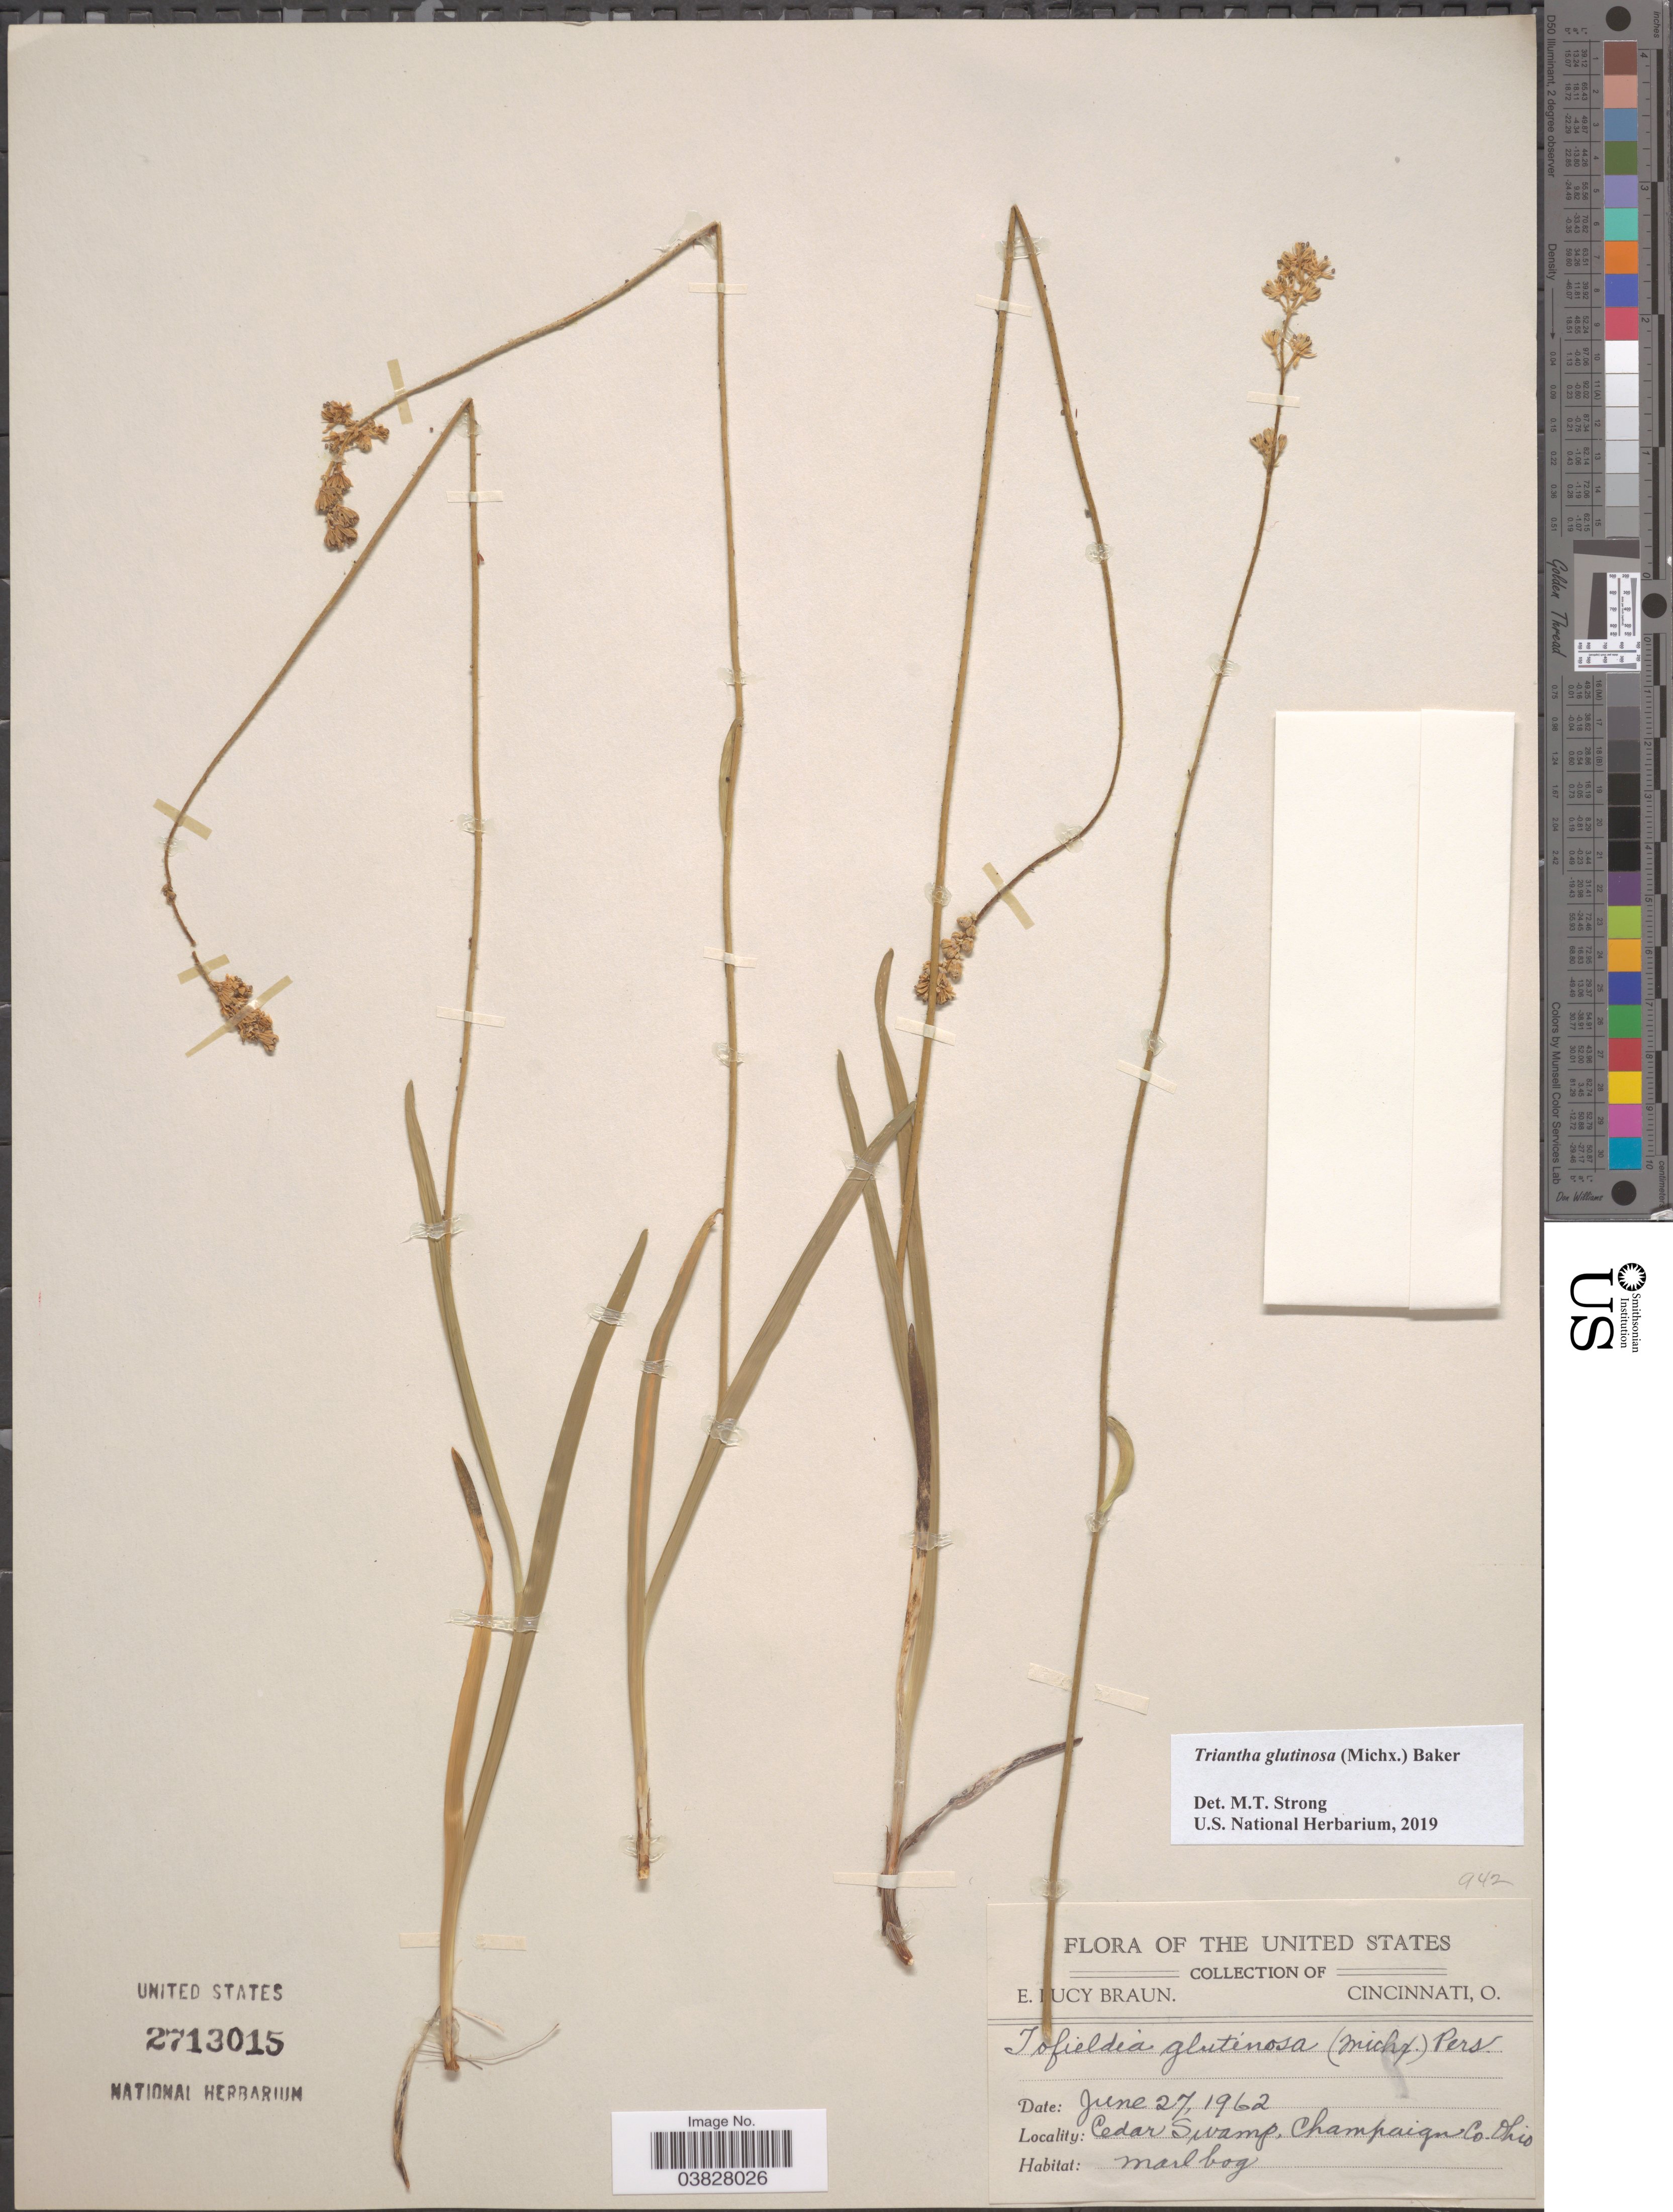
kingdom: Plantae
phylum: Tracheophyta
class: Liliopsida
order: Alismatales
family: Tofieldiaceae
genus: Triantha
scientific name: Triantha glutinosa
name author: (Michx.) Baker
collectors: E. L. Braun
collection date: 1962-06-27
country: United States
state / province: Ohio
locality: Cedar Swamp, Champaign Co. Marl bog.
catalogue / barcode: US 2713015